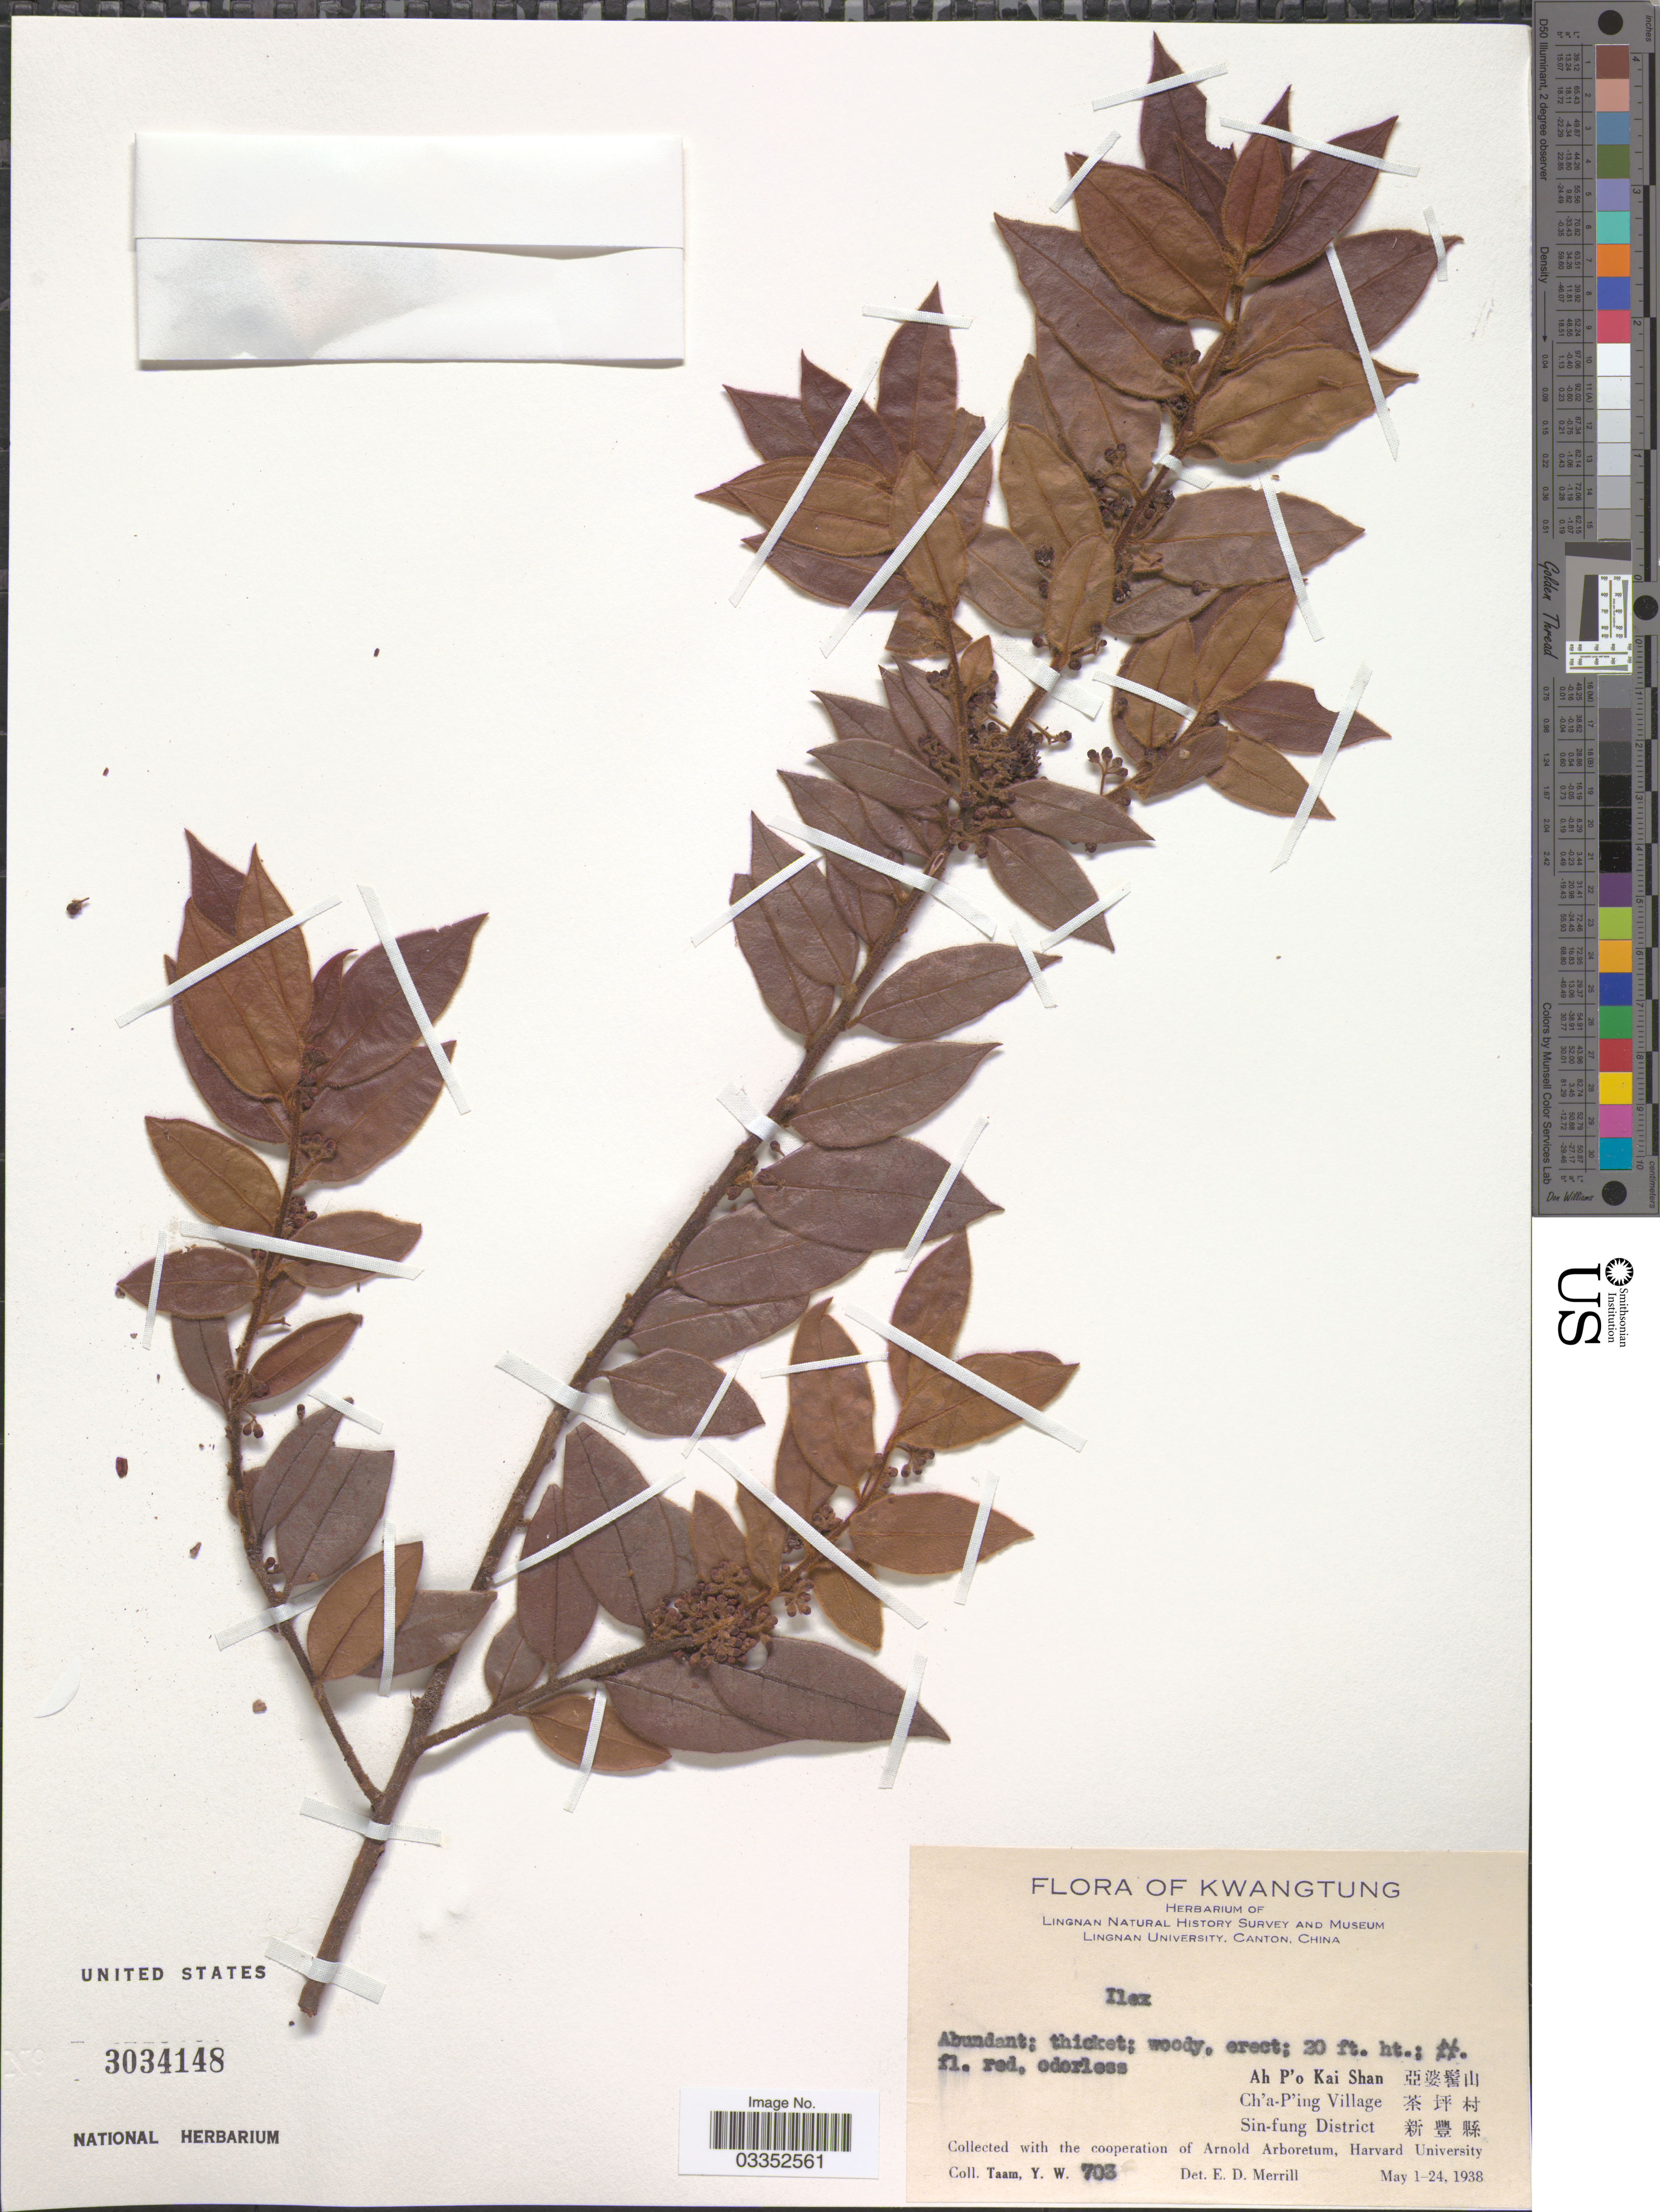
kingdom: Plantae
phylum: Tracheophyta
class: Magnoliopsida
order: Aquifoliales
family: Aquifoliaceae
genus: Ilex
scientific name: Ilex sp.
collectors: Y. W. Taam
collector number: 703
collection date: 1938-05-01/1938-05-24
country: China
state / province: Guangdong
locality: Kwangtung, Ah P'o Kai Shan X, Ch'a-P'ing Village X, Sin-fung District X.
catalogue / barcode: US 3034148